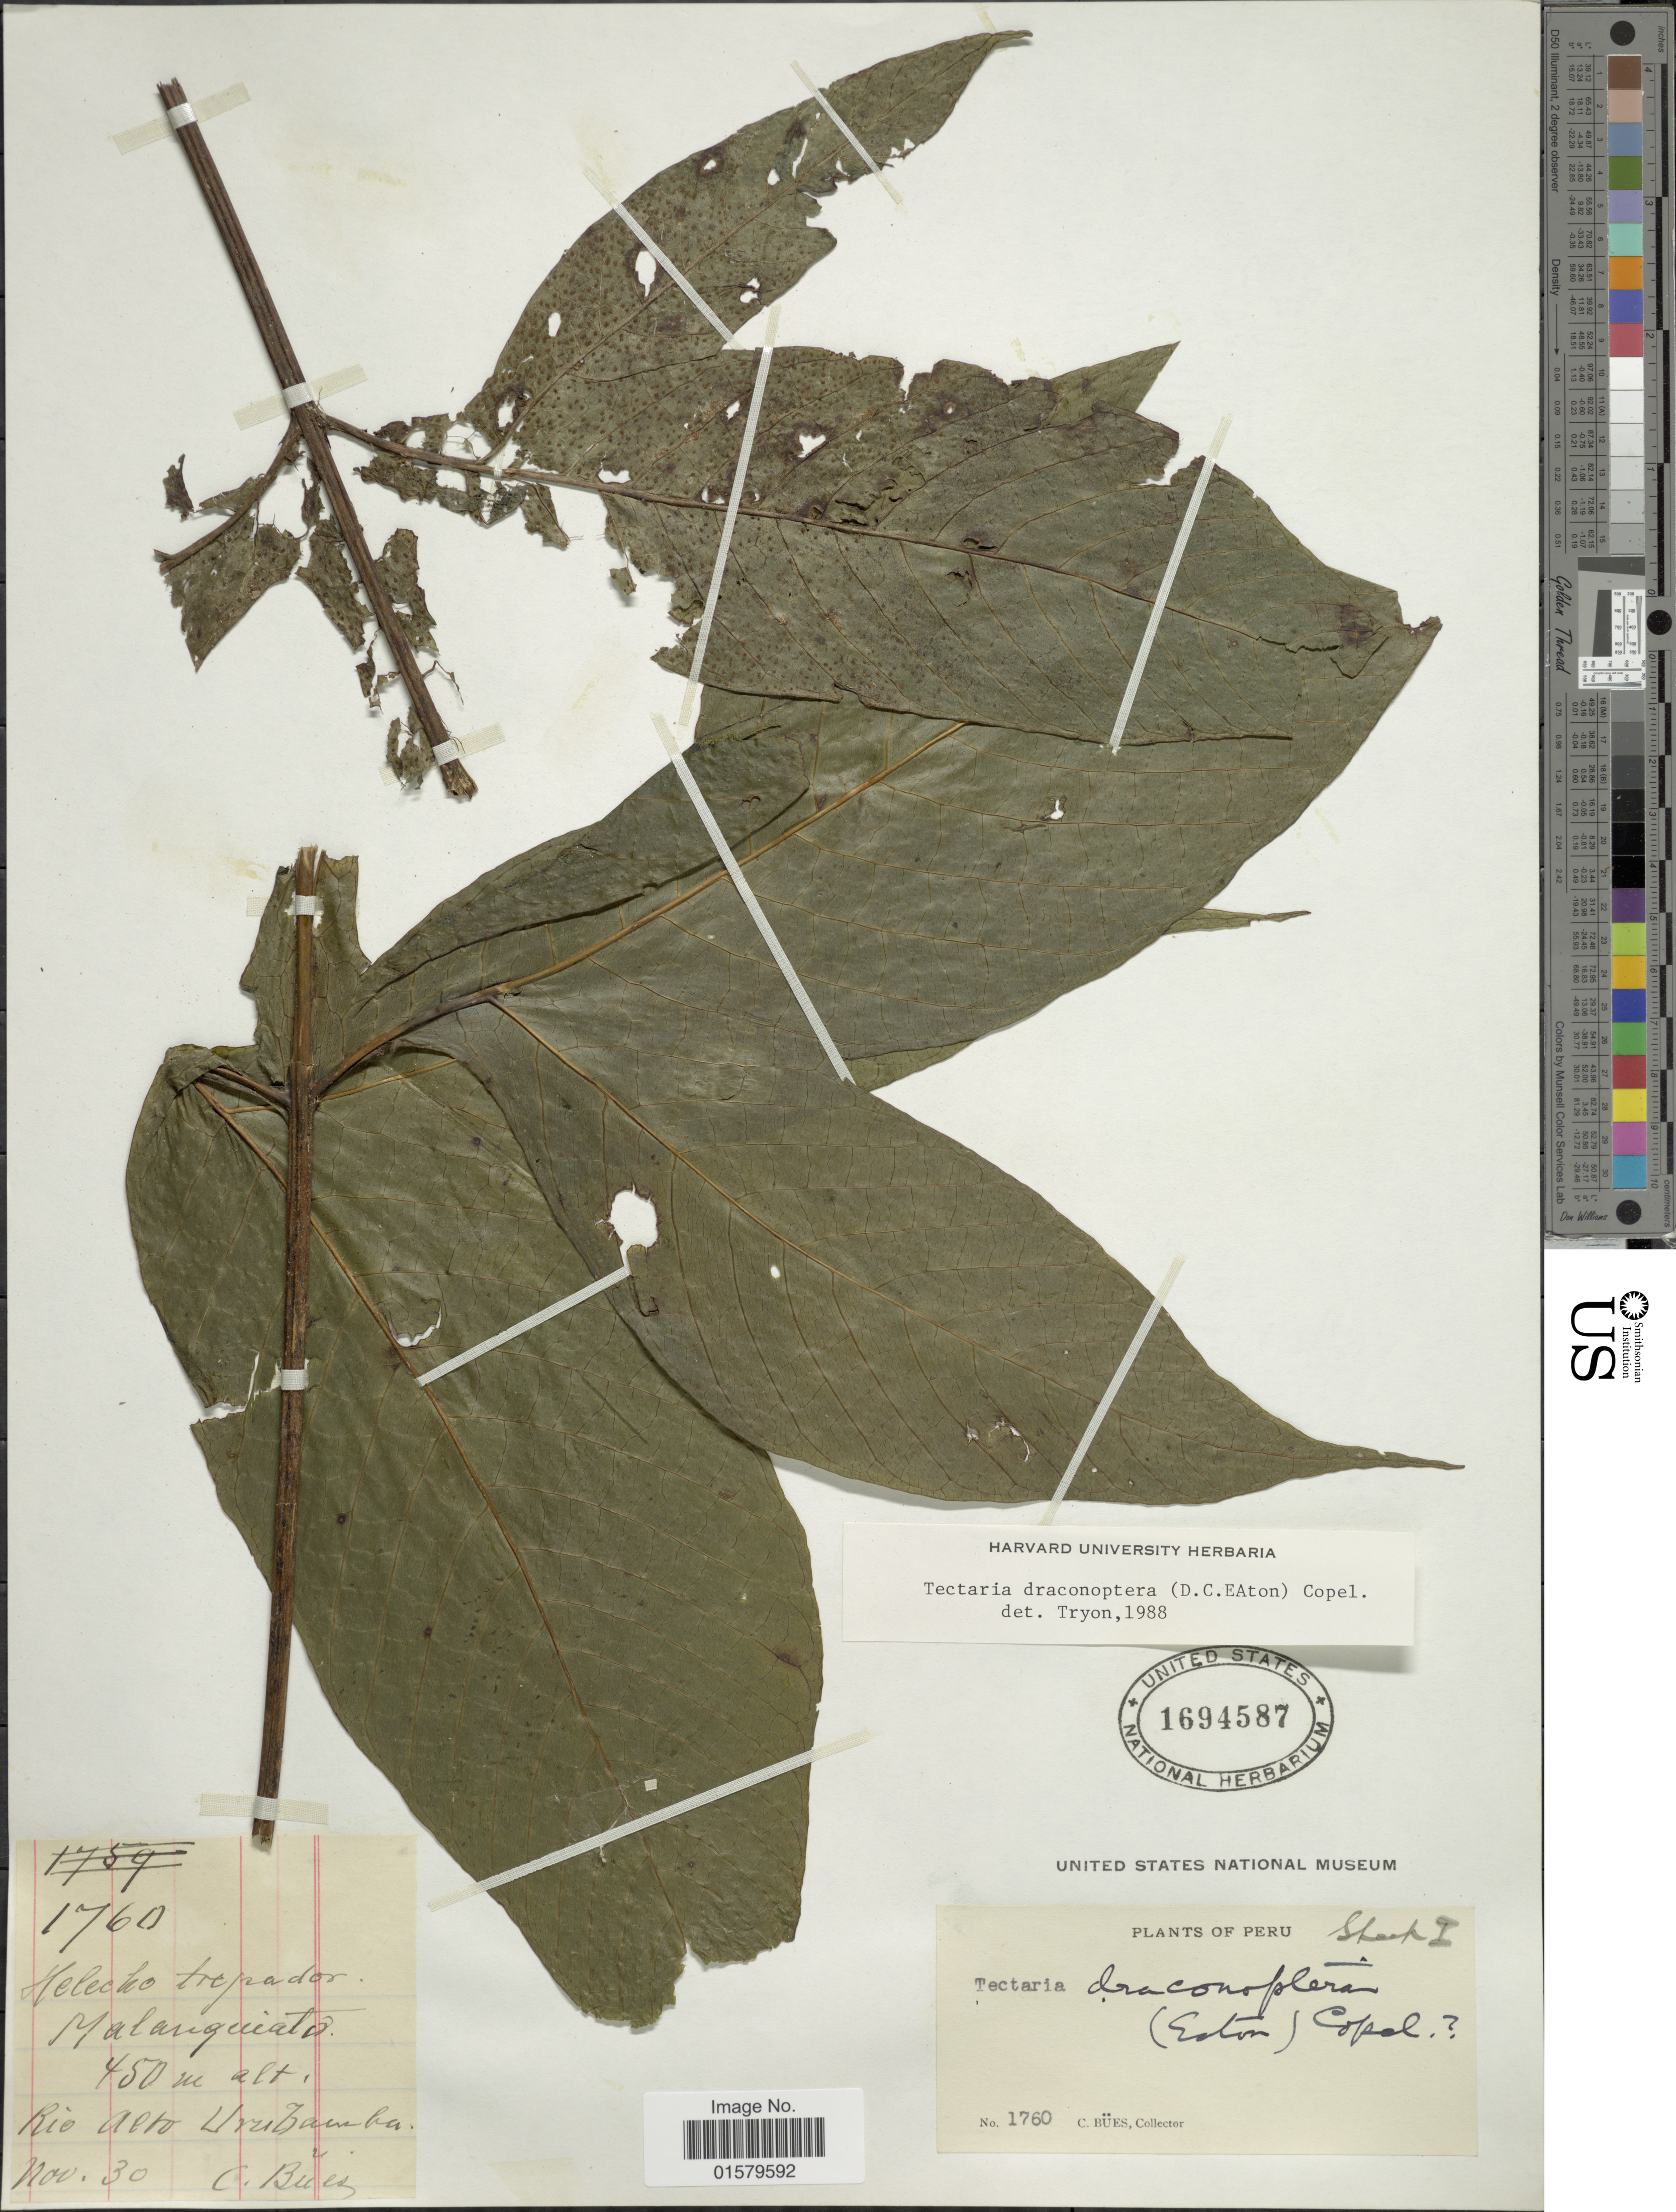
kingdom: Plantae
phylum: Tracheophyta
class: Polypodiopsida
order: Polypodiales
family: Tectariaceae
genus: Tectaria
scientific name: Tectaria draconoptera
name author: (D.C. Eaton) Copel.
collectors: C. Bues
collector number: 1760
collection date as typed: Transcribed d/m/y: /11/30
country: Peru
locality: Helecho tropador. Malauquiatp, Rio Alto Urubamba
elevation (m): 450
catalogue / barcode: US 1694587